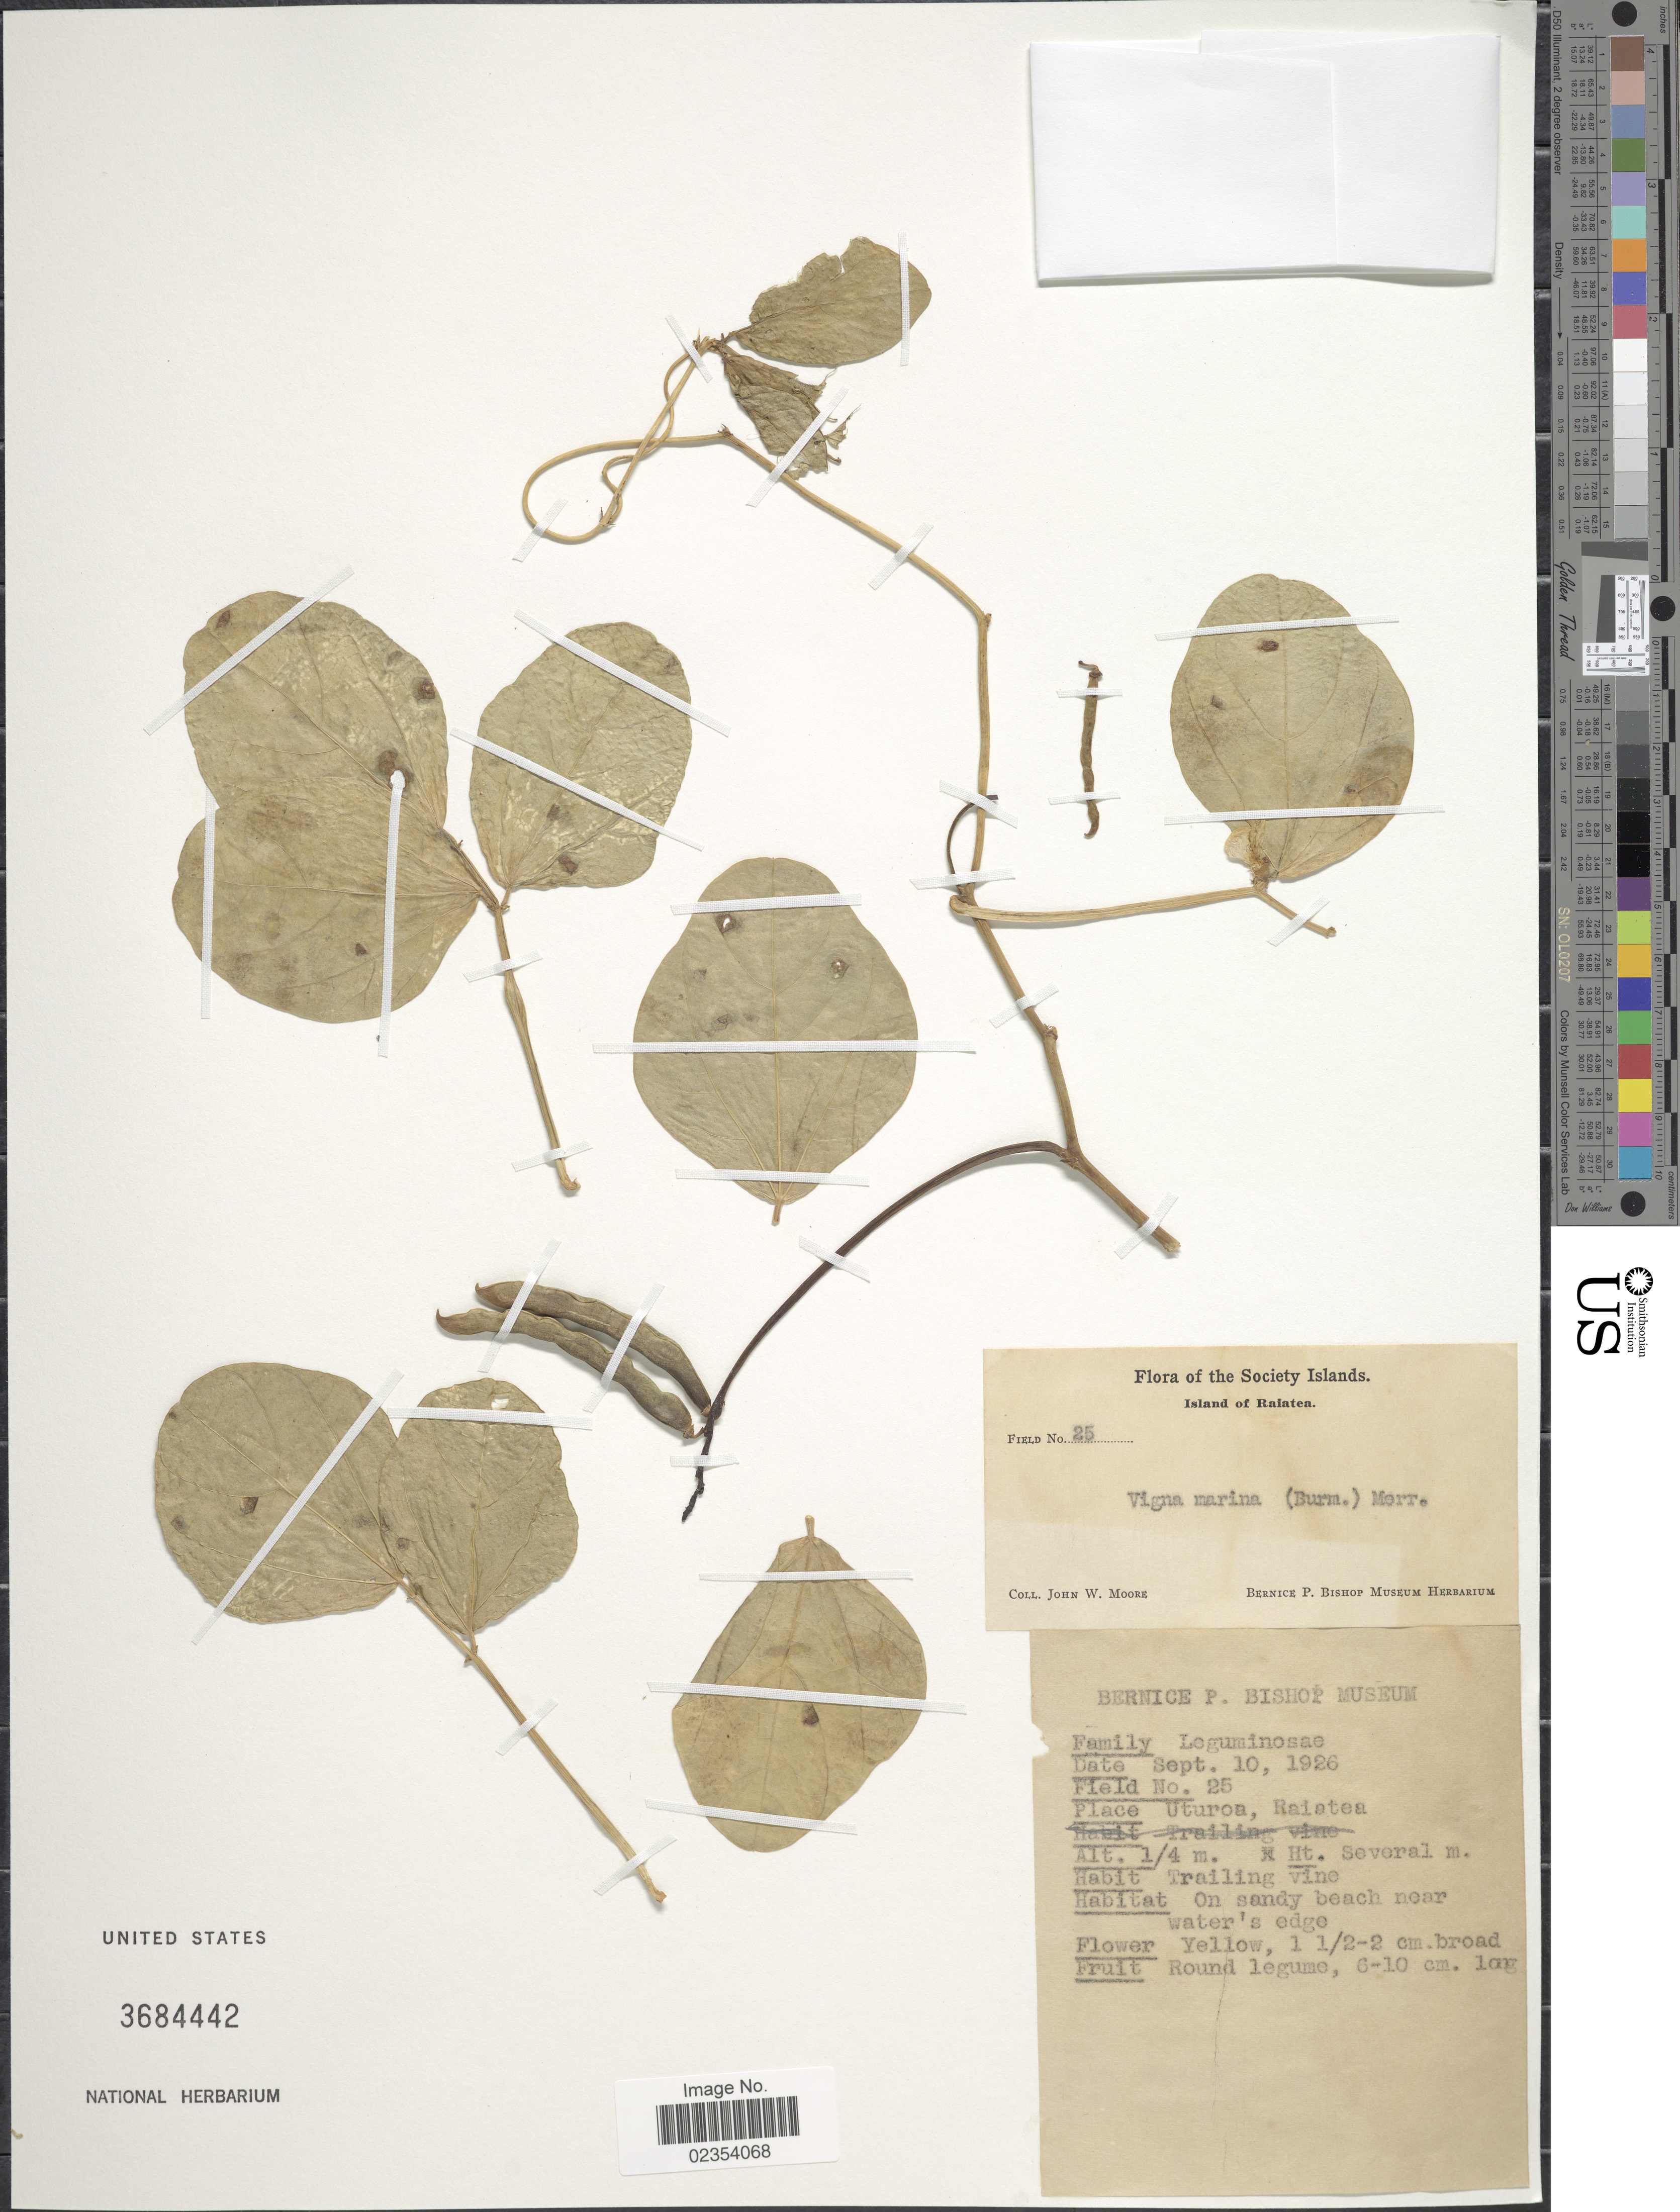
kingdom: Plantae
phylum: Tracheophyta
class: Magnoliopsida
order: Fabales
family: Fabaceae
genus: Vigna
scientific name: Vigna marina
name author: (Burm.) Merr.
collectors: J. Moore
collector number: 25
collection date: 1926-09-10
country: French Polynesia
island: Raiatea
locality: Society Islands. Island of Raiatea. Uturoa, Raiatea. On sandy beach near water's edge.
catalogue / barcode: US 3684442